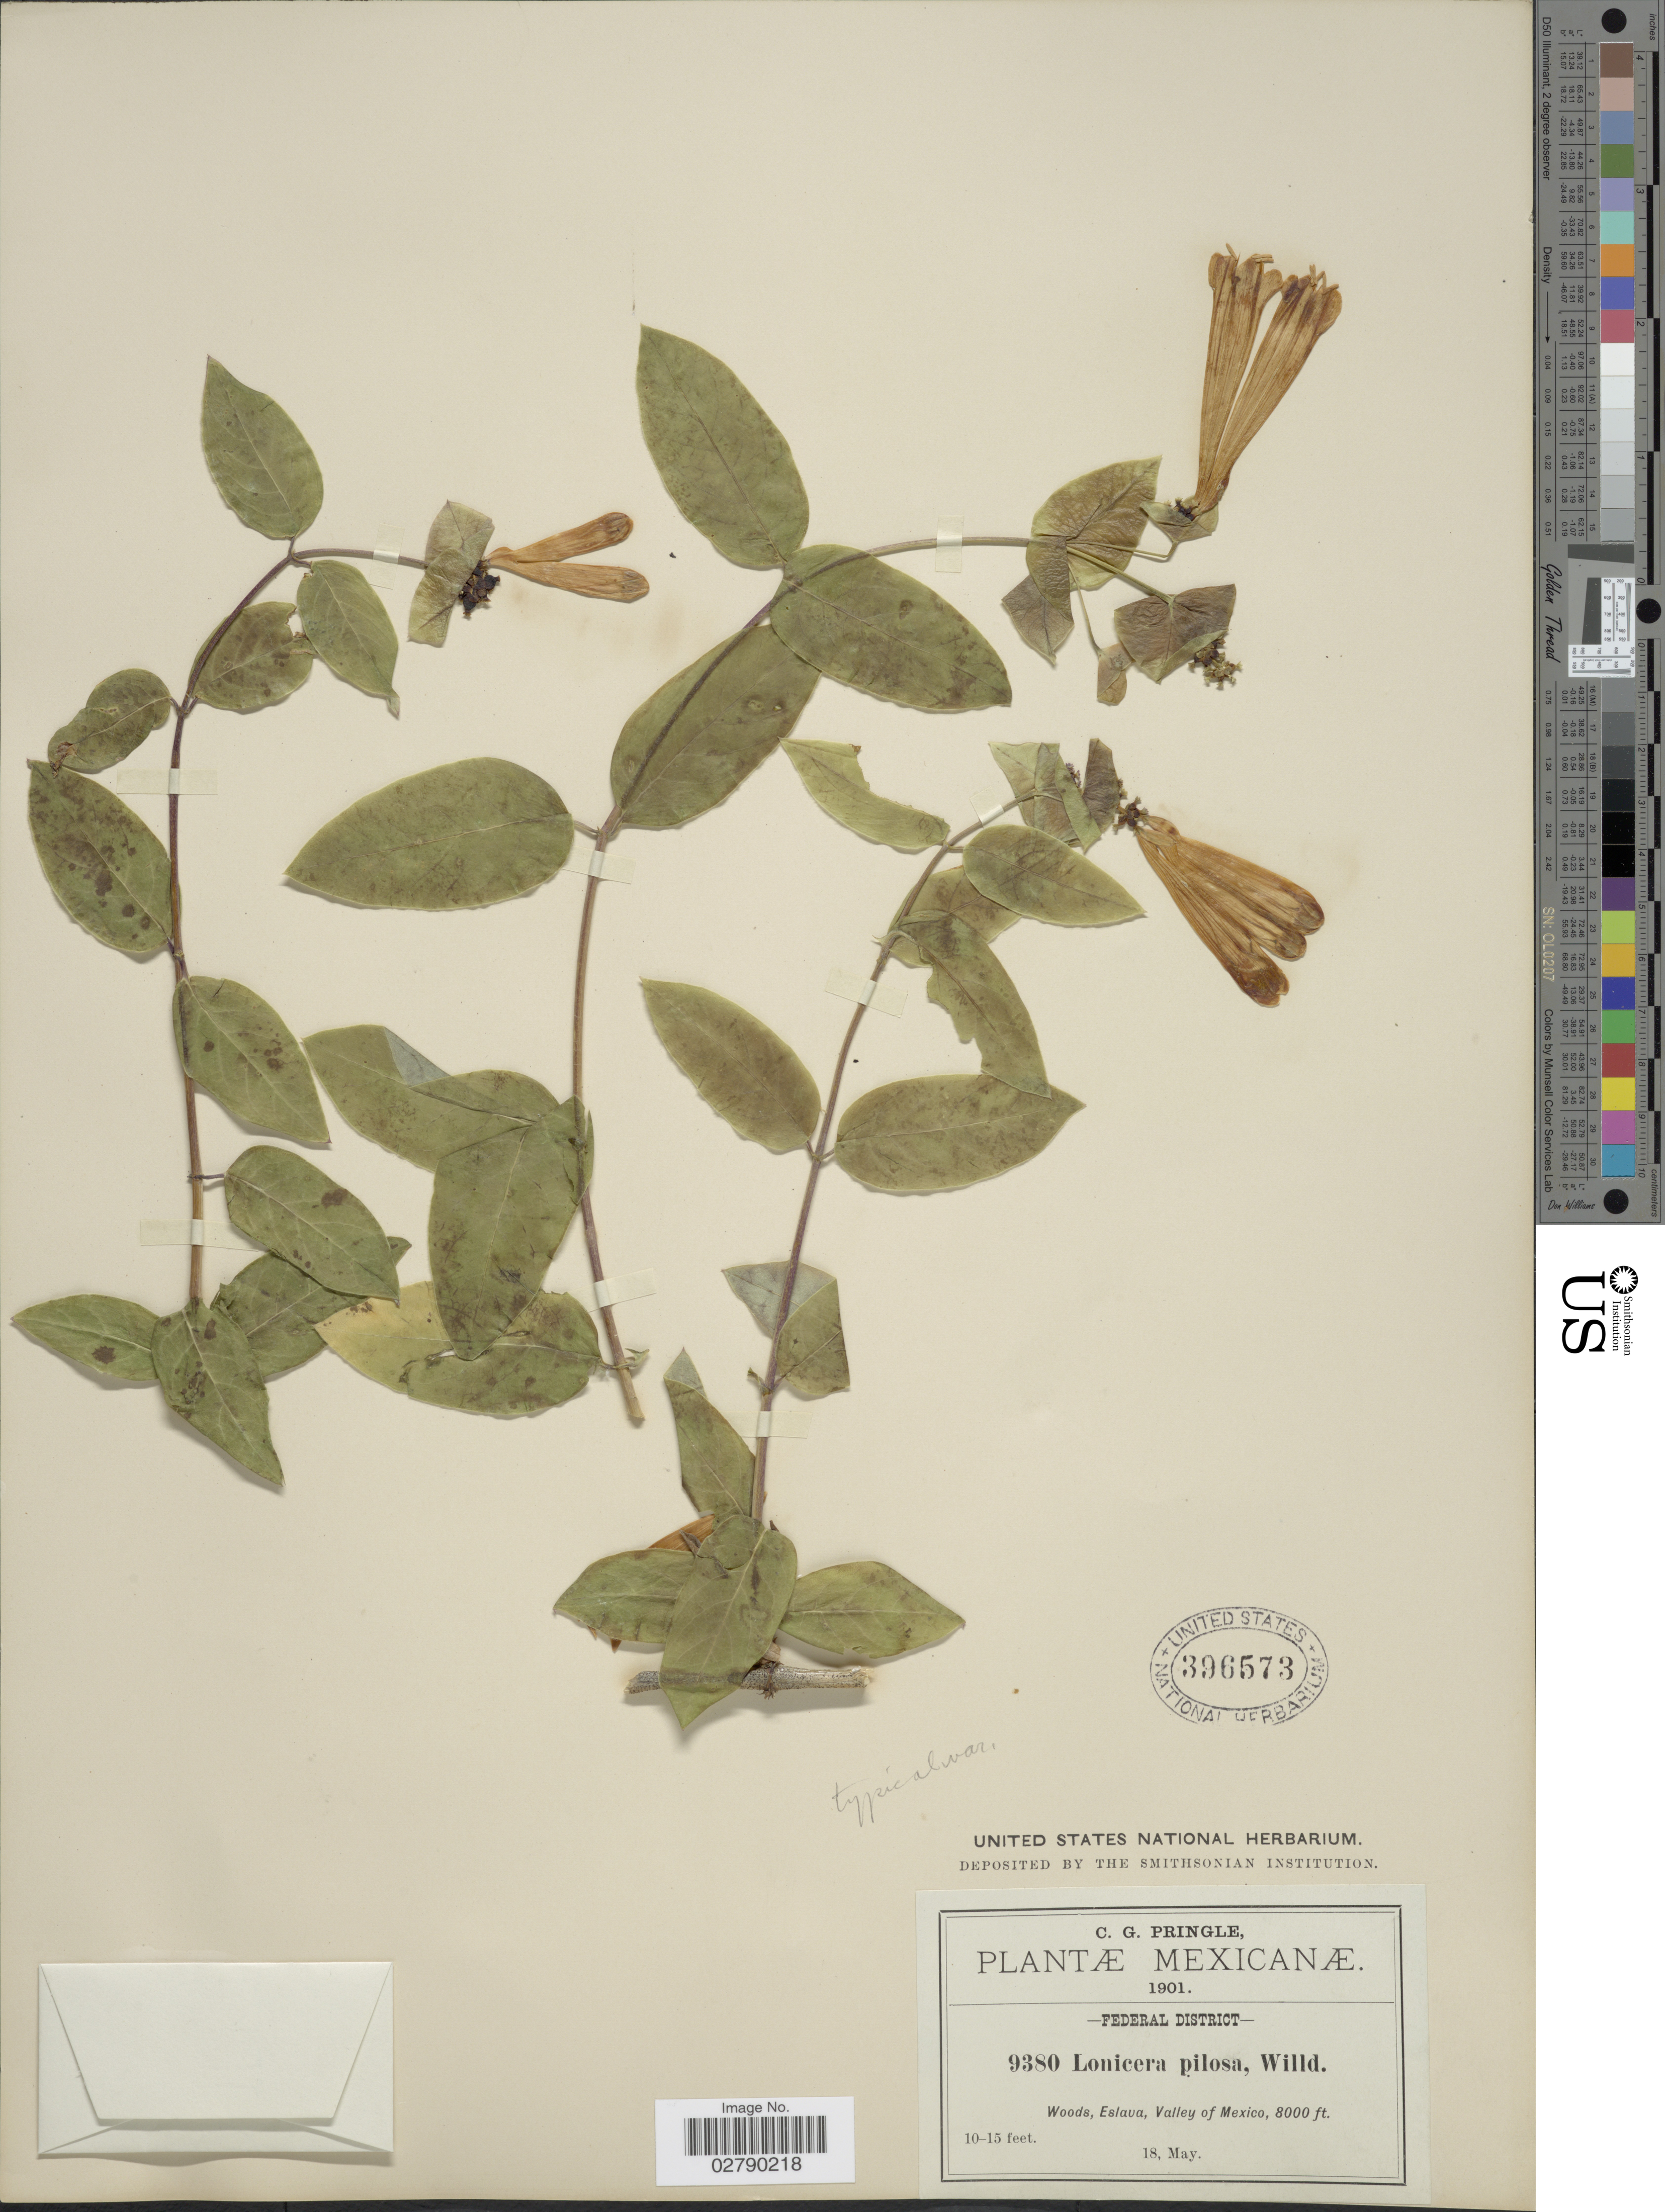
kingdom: Plantae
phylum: Tracheophyta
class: Magnoliopsida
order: Dipsacales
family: Caprifoliaceae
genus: Lonicera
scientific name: Lonicera pilosa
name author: Willd. ex Kunth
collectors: C. G. Pringle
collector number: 9380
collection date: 1901-05-18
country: Mexico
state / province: Distrito Federal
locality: Eslava, Valley of Mexico.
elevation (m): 2438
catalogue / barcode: US 396573